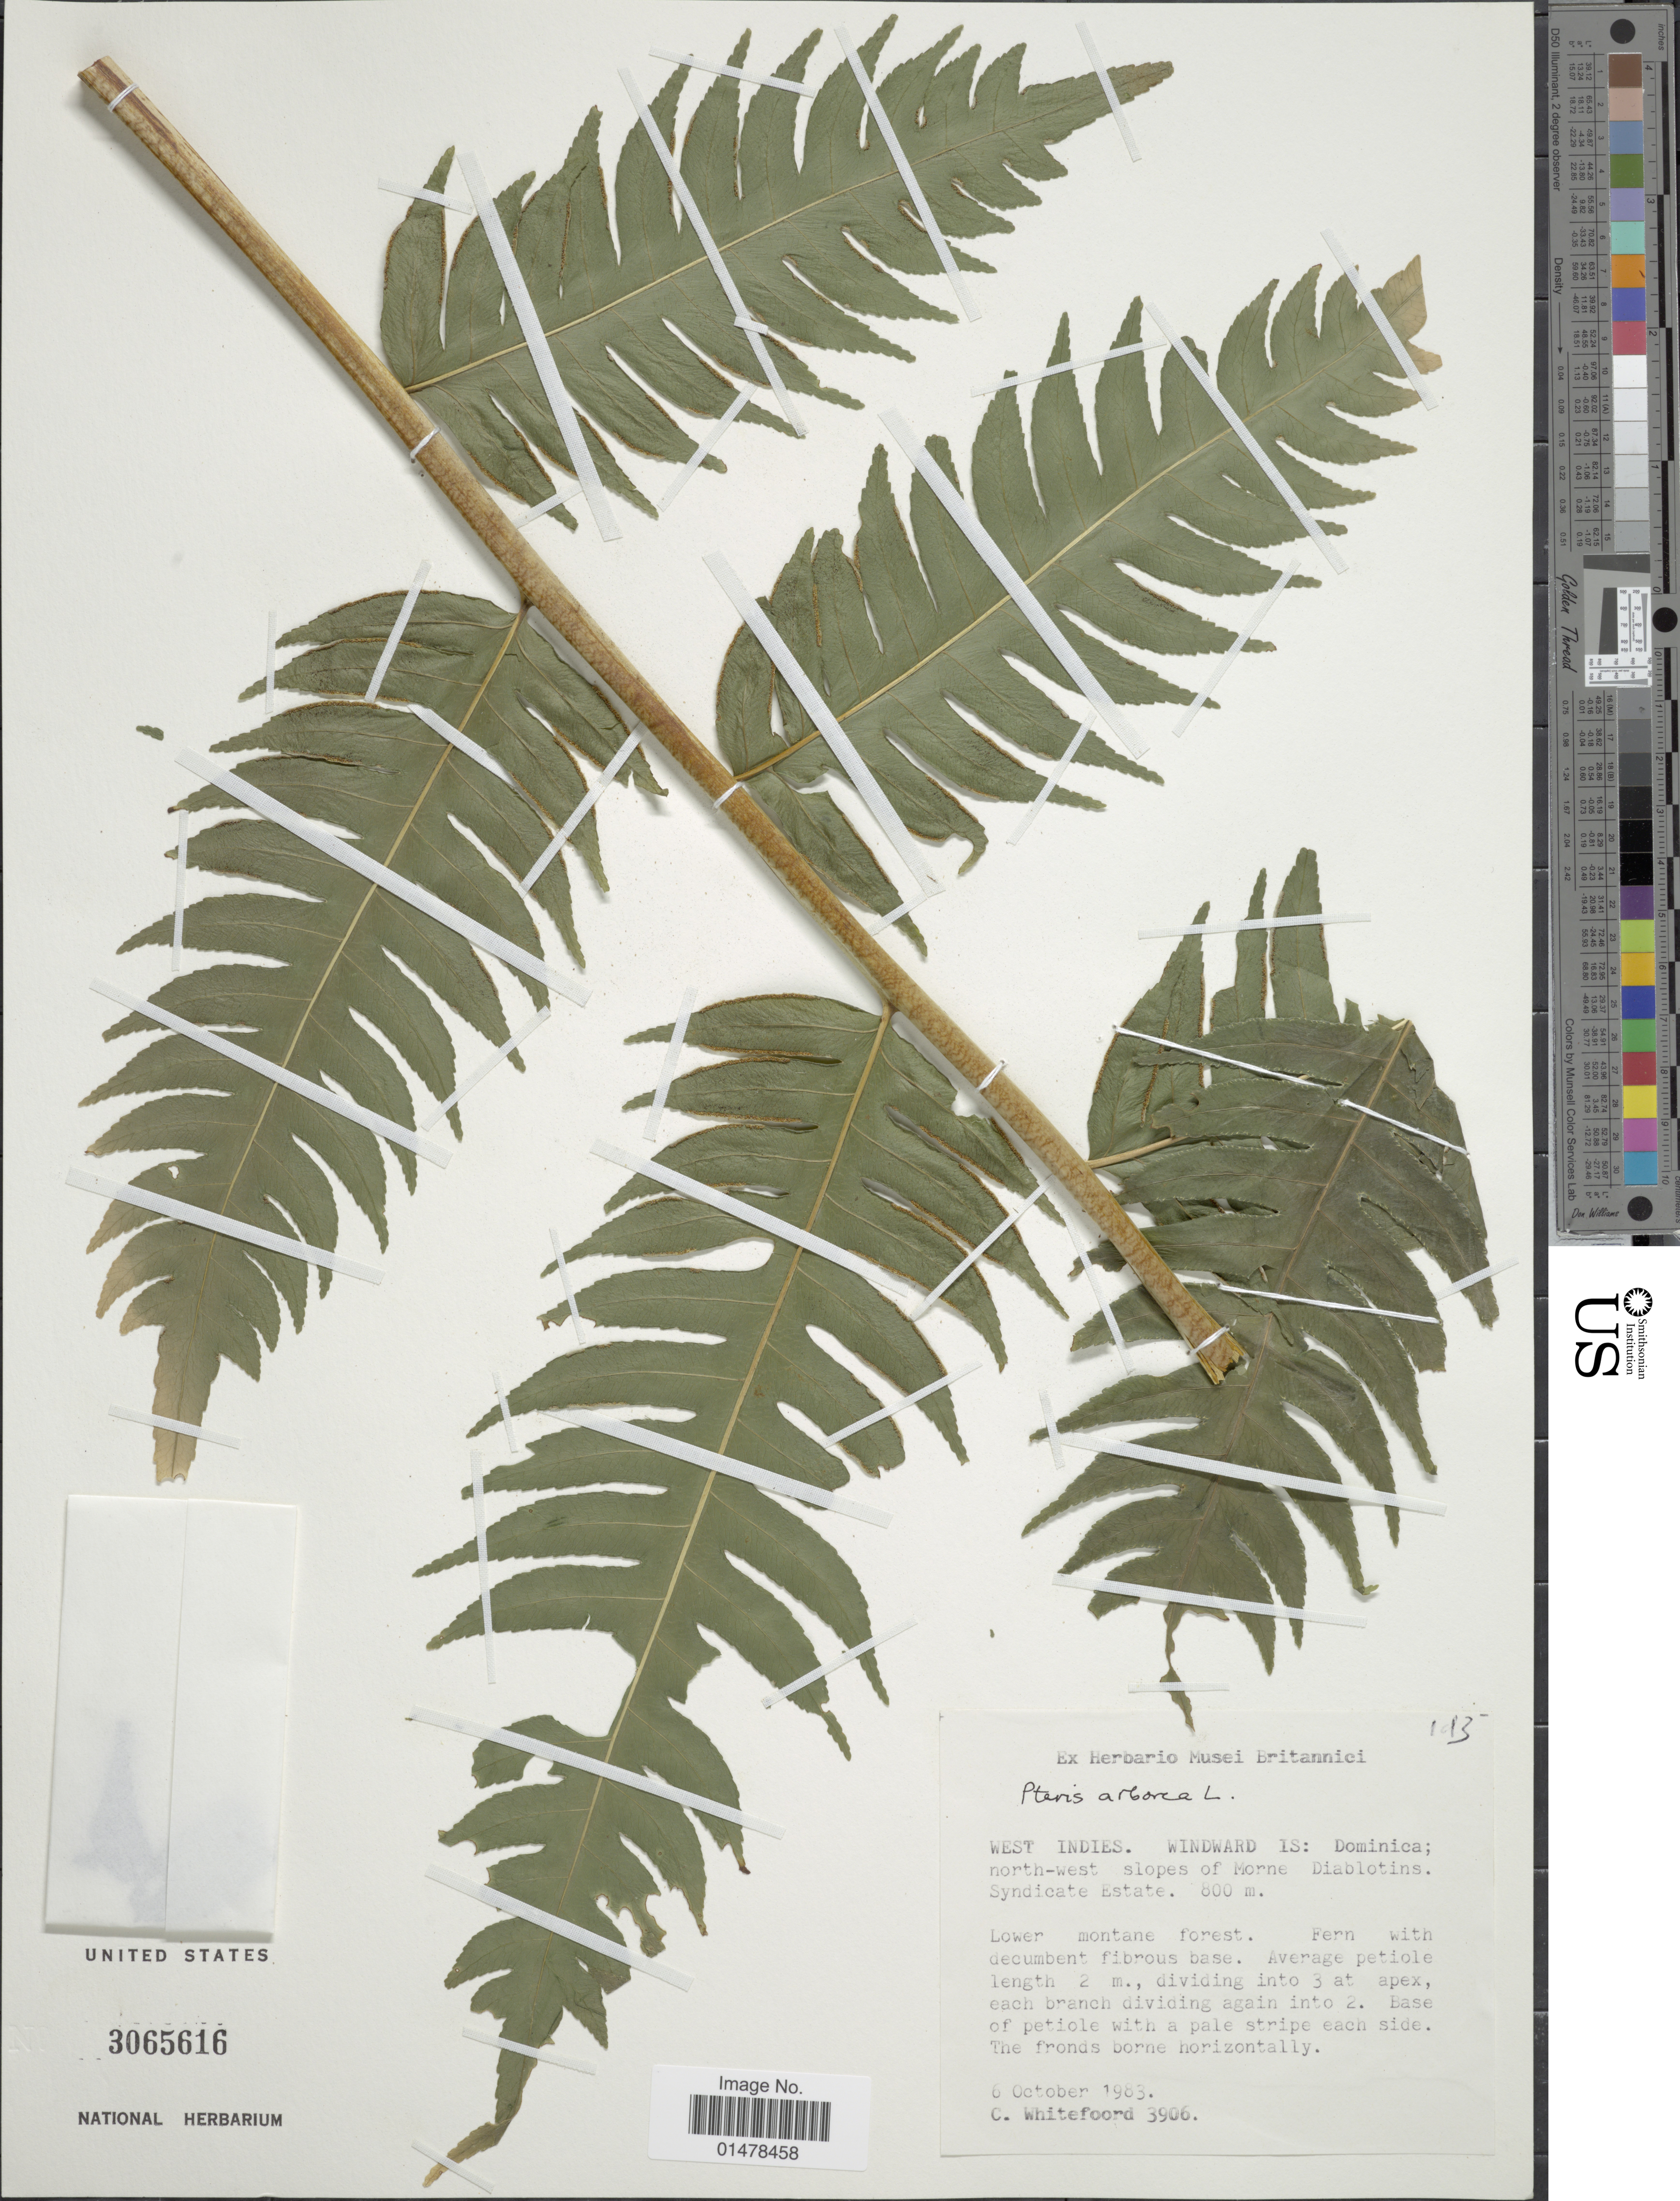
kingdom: Plantae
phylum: Tracheophyta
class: Polypodiopsida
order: Polypodiales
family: Pteridaceae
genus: Pteris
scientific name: Pteris arborea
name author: L.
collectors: C. Whitefoord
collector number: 3906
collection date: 1983-10-06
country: Dominica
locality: West Indies. WIndward Is: north-west slopes of Morne Diablotins. Syndicate Estate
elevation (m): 800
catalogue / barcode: US 3065616